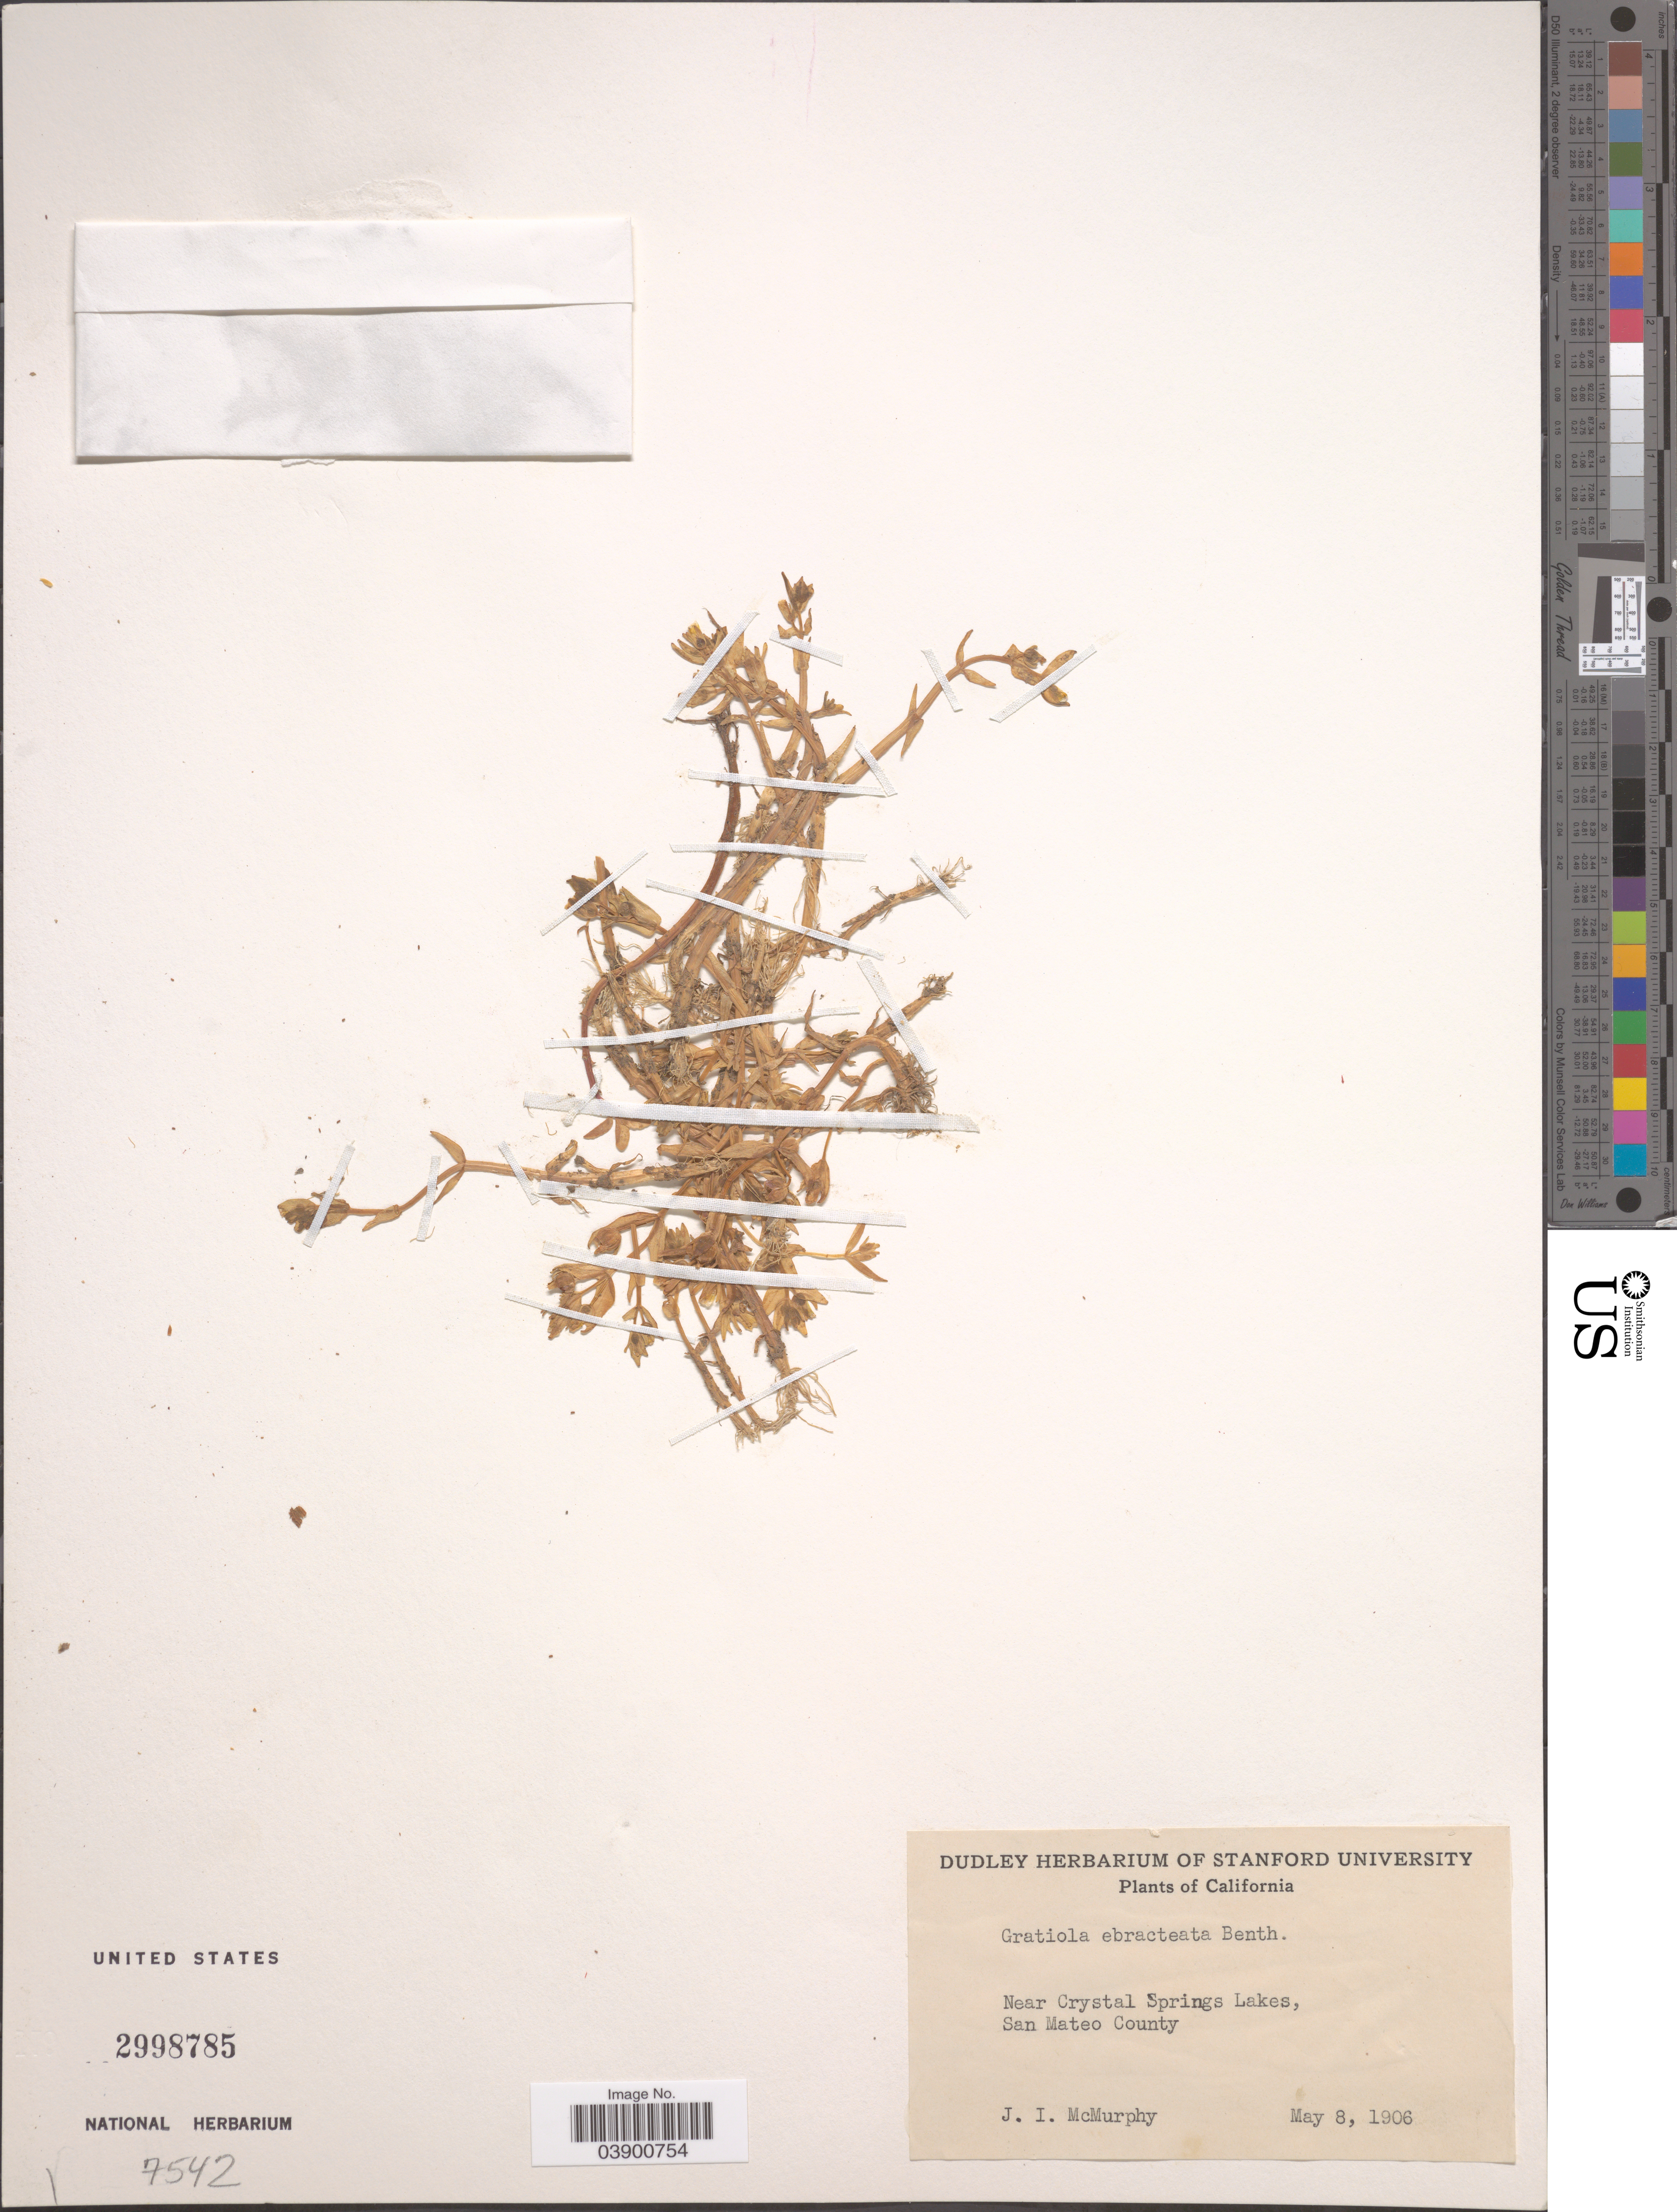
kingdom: Plantae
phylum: Tracheophyta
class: Magnoliopsida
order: Lamiales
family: Plantaginaceae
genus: Gratiola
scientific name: Gratiola ebracteata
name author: Benth.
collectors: J. McMurphy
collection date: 1906-05-08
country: United States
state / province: California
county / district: San Mateo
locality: Near Crystal Springs Lakes, San Mateo County.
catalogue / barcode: US 2998785